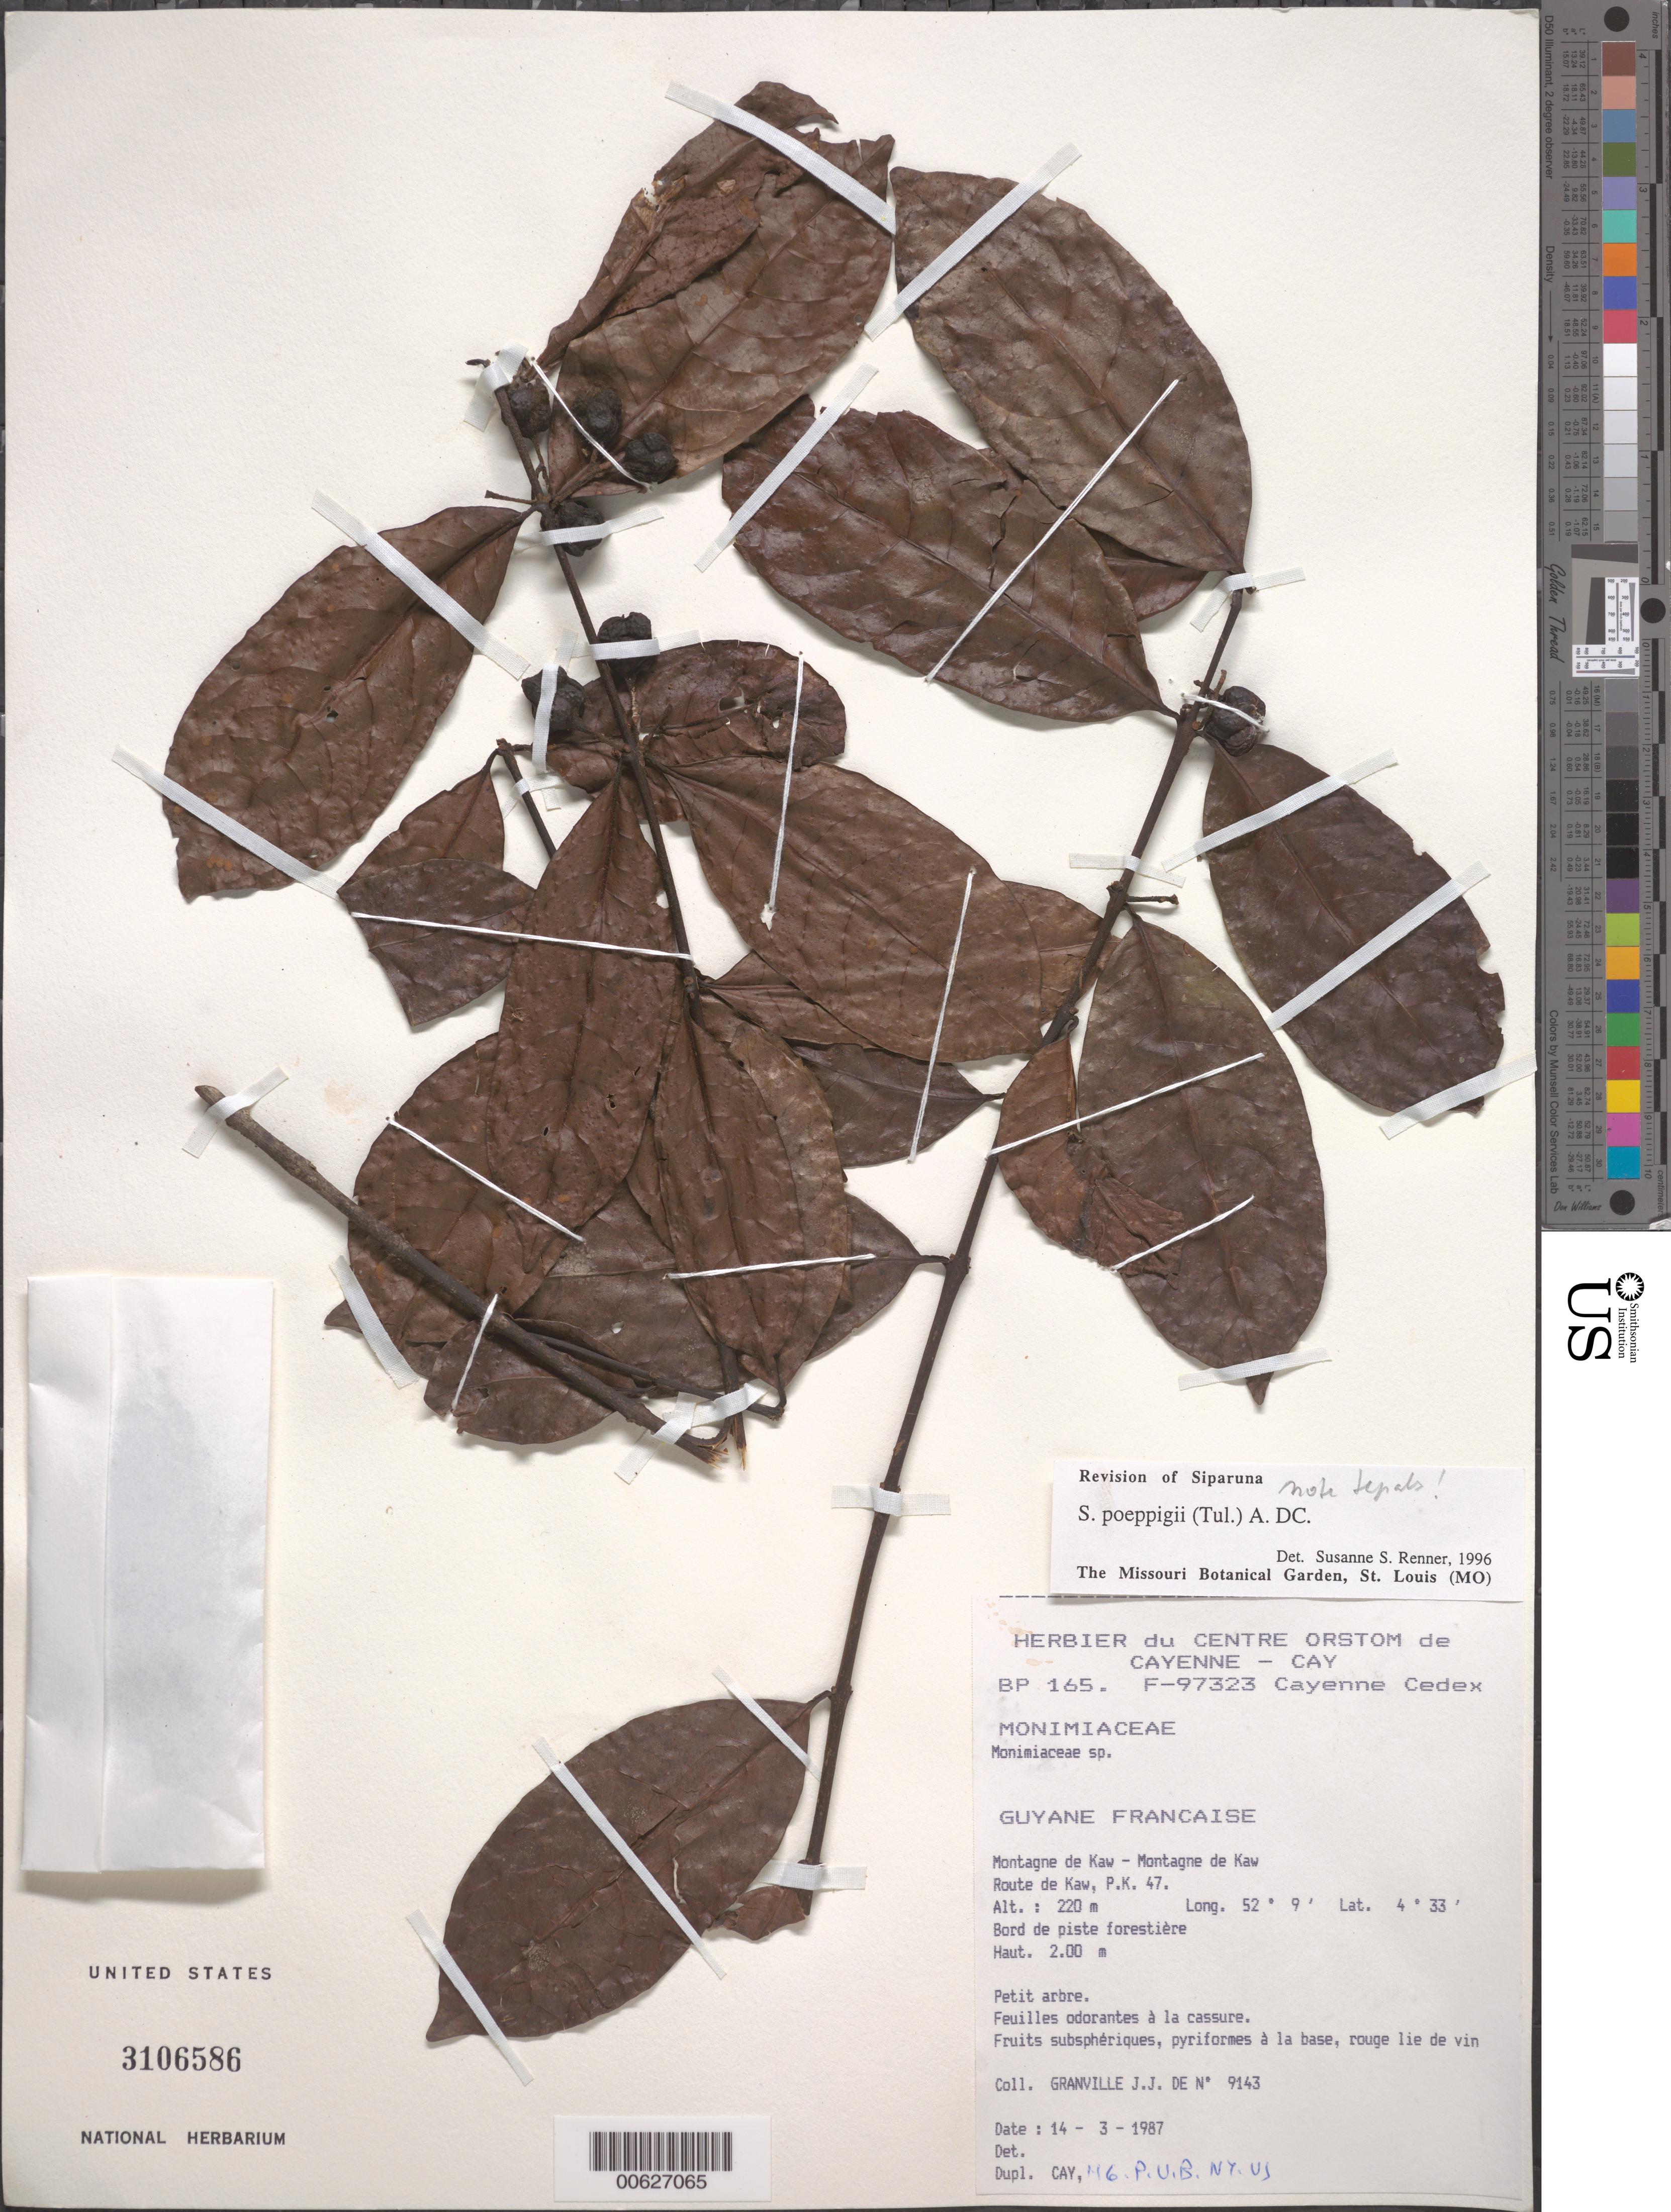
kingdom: Plantae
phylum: Tracheophyta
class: Magnoliopsida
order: Laurales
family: Siparunaceae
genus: Siparuna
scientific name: Siparuna poeppigii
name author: (Tul.) A. DC.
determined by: Renner, S. S.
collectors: J.-J. de Granville et al.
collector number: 9143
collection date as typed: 14-Mar-87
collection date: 1987-03-14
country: French Guiana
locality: Montagne de Kaw, Route de Kaw, PK 47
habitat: Bord de piste forestiere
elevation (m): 220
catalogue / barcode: US 3106586